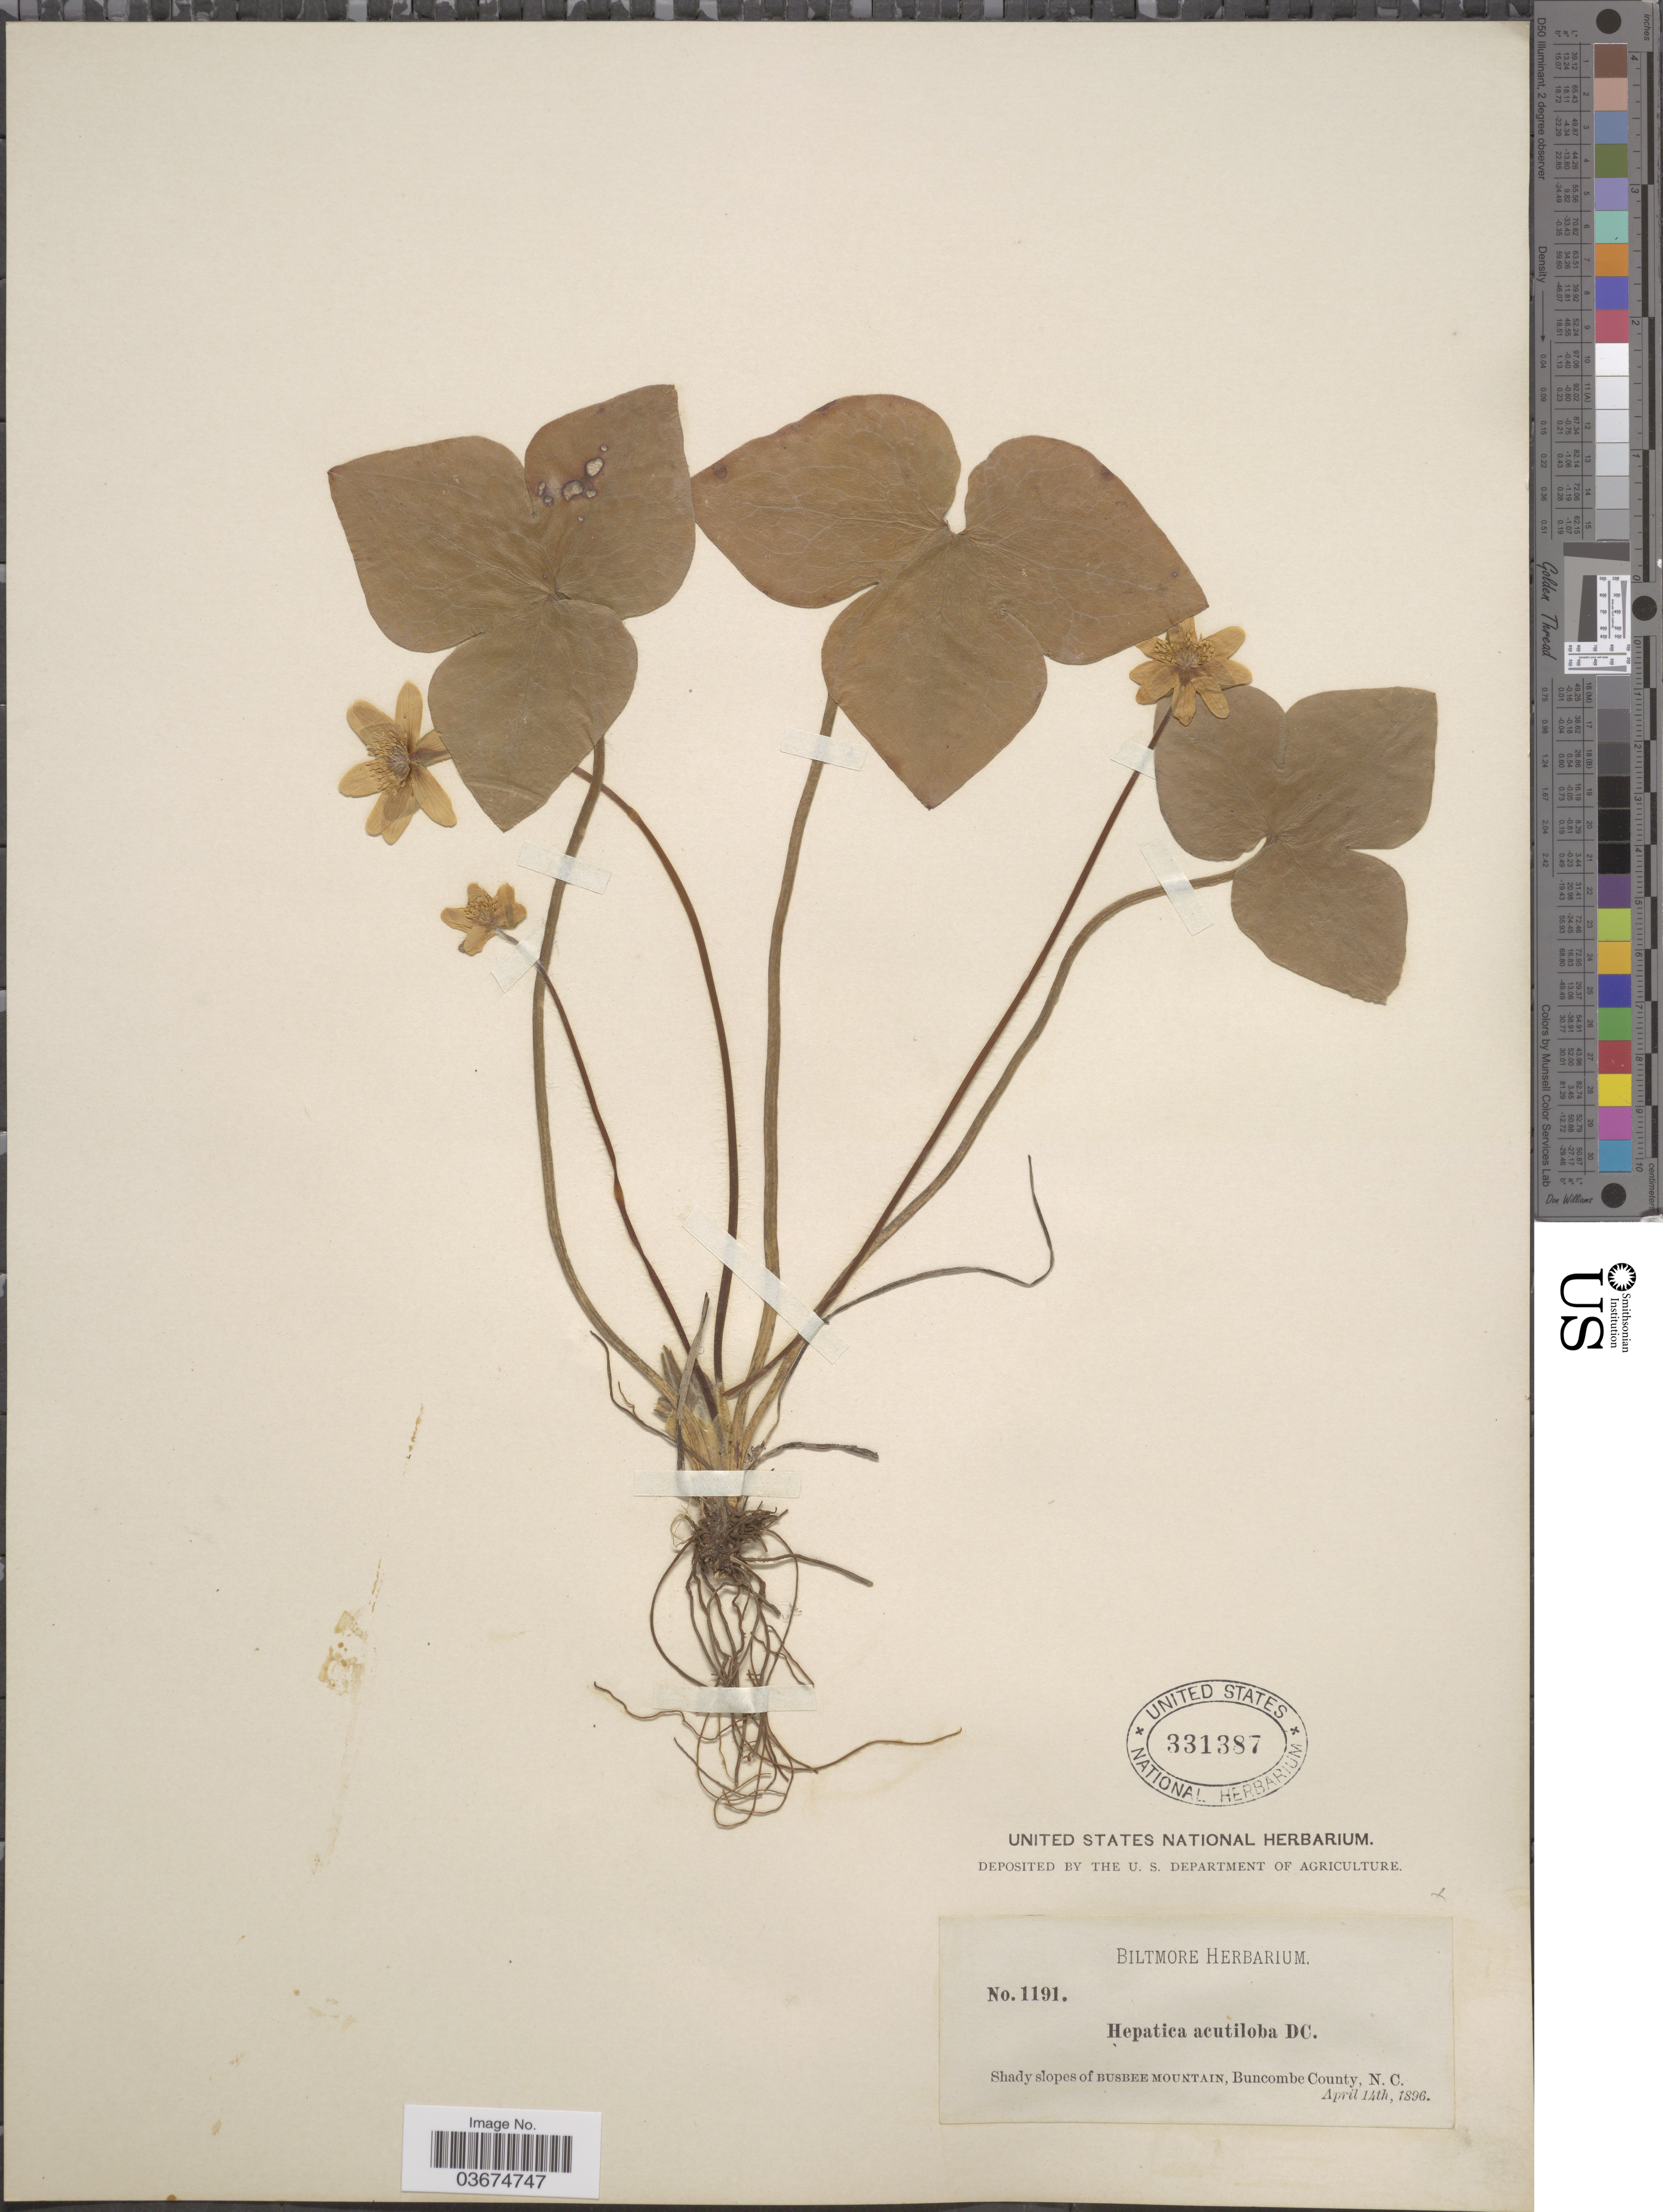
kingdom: Plantae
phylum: Tracheophyta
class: Magnoliopsida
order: Ranunculales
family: Ranunculaceae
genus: Hepatica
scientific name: Hepatica acutiloba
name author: DC.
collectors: ex herb. Biltmore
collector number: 1191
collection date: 1896-04-14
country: United States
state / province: North Carolina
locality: Shady slopes of Busbee Mountain, Buncombe County.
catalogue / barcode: US 331387